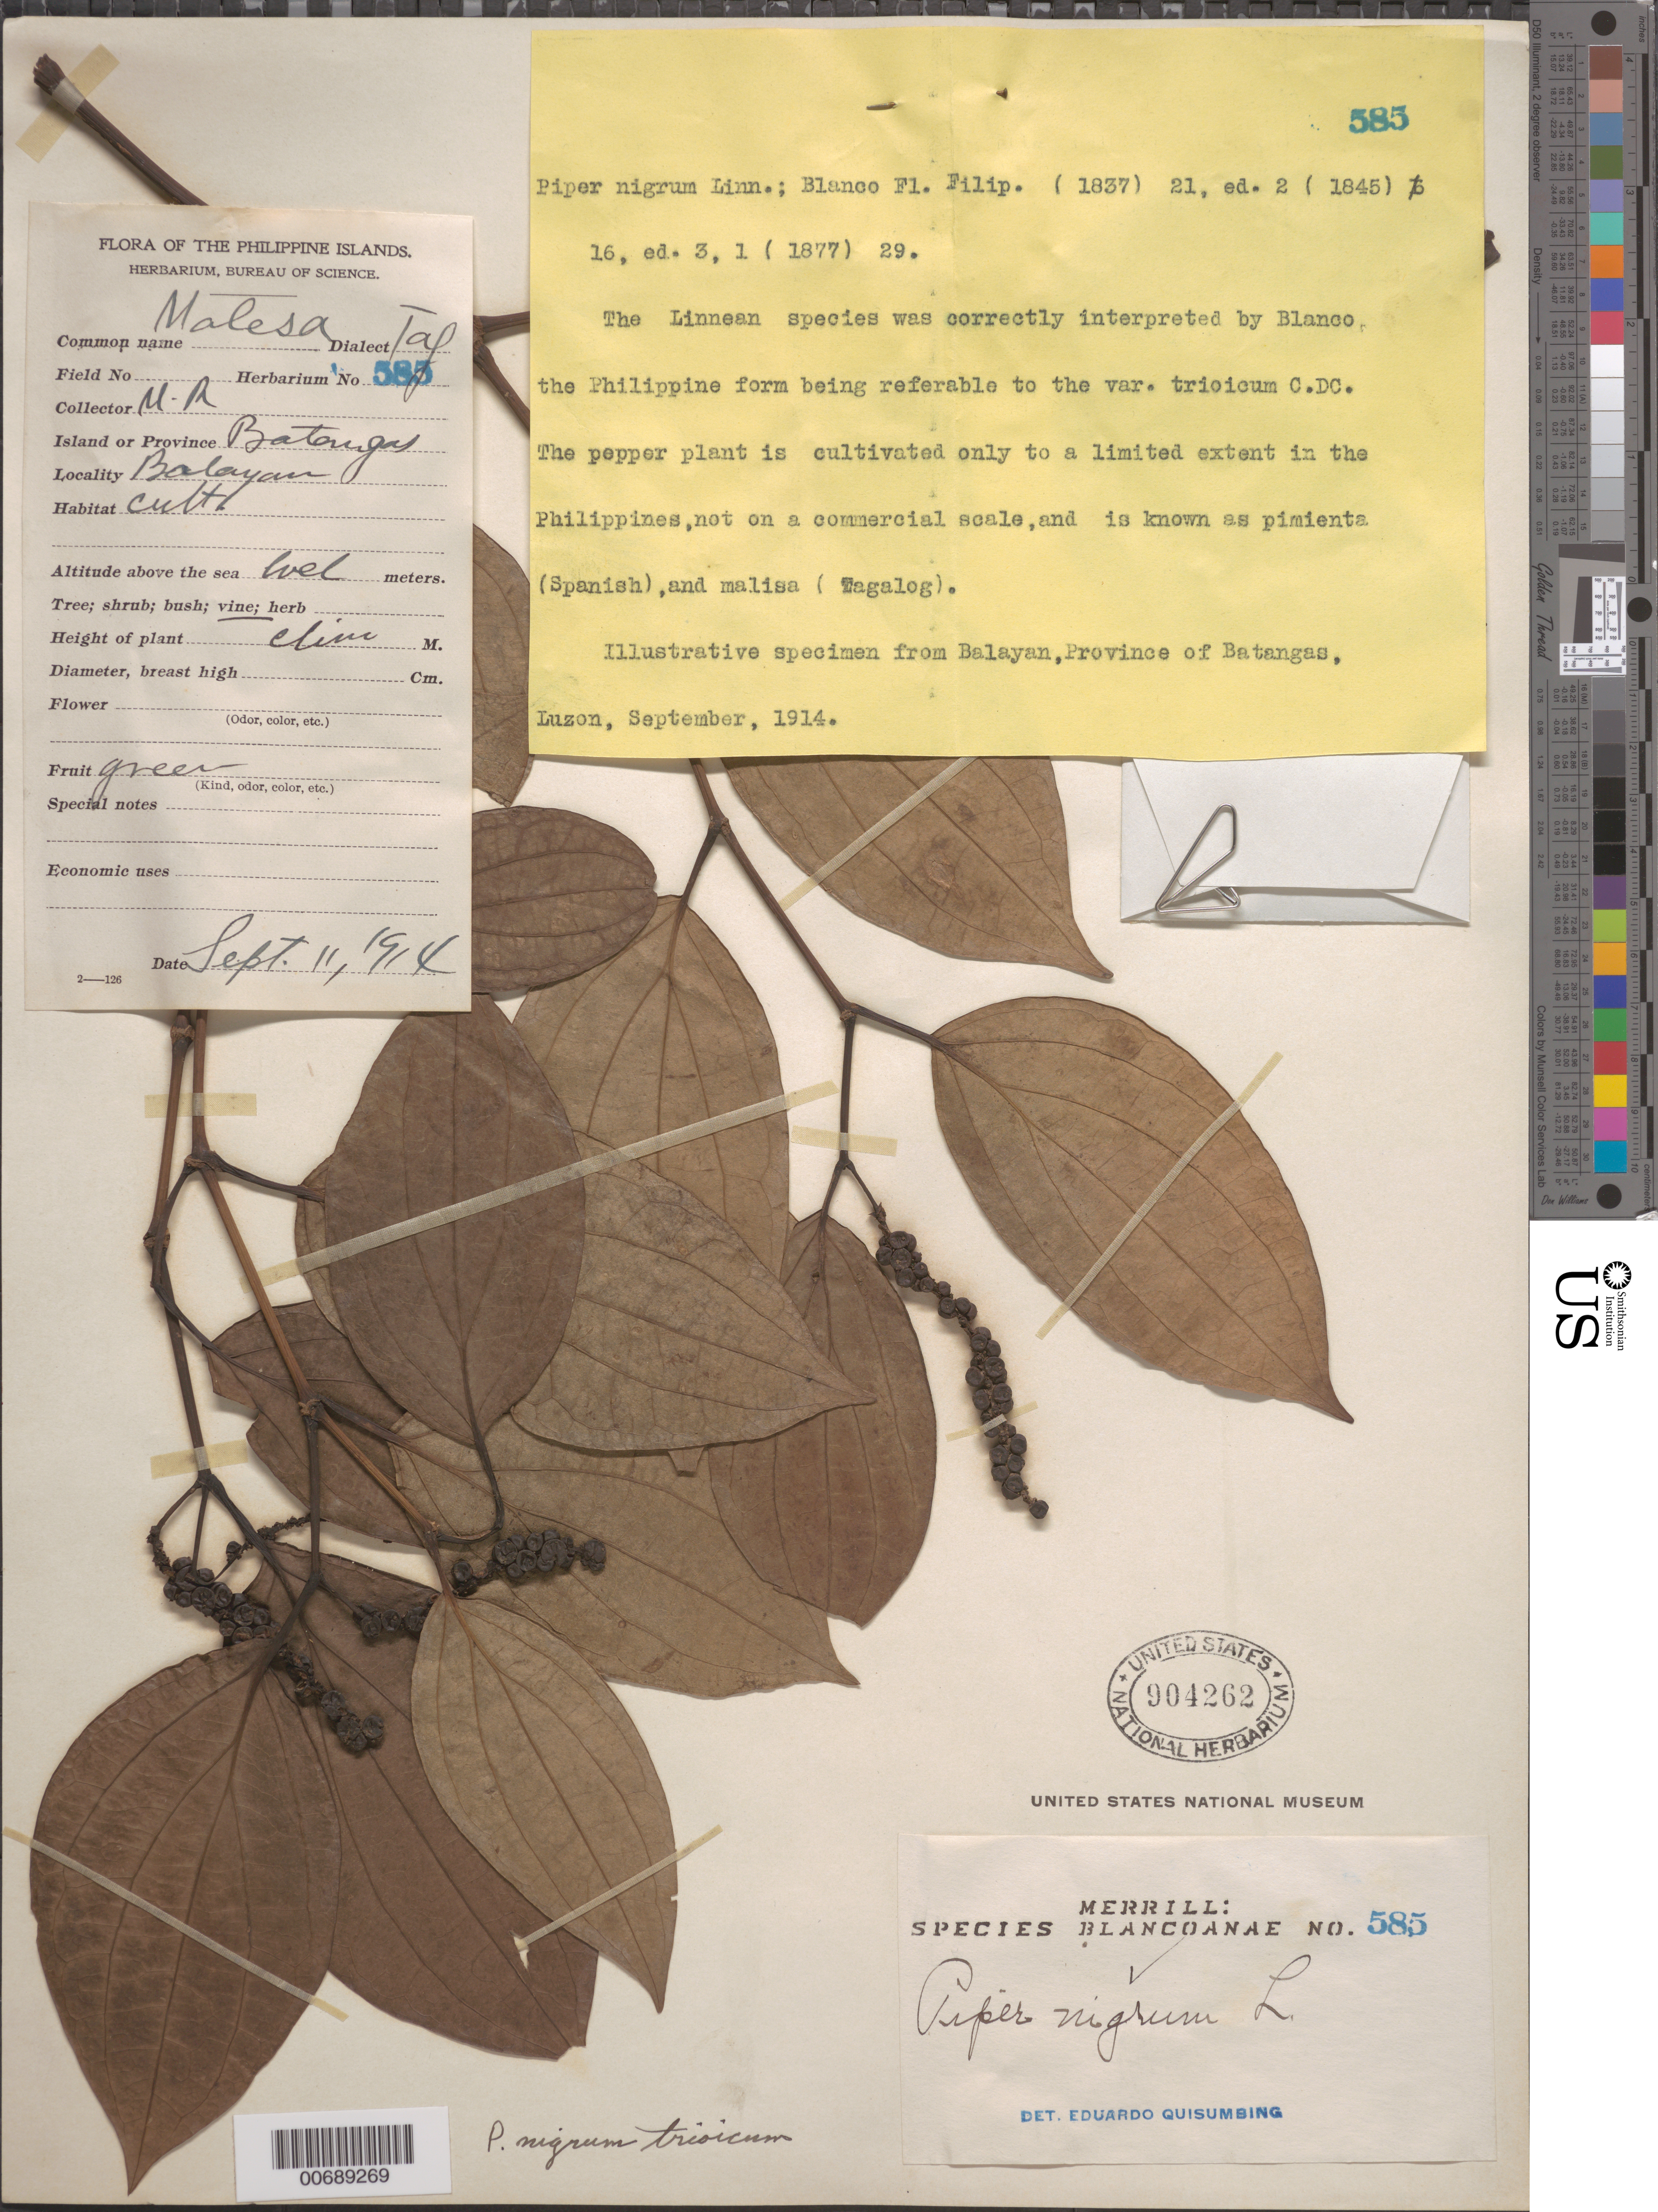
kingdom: Plantae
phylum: Tracheophyta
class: Magnoliopsida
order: Piperales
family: Piperaceae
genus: Piper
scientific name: Piper nigrum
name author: L.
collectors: M. Ramos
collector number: Sp. Blancoan. 0585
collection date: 1914-09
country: Philippines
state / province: Calabarzon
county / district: Batangas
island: Luzon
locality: Balayan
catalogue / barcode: US 904262